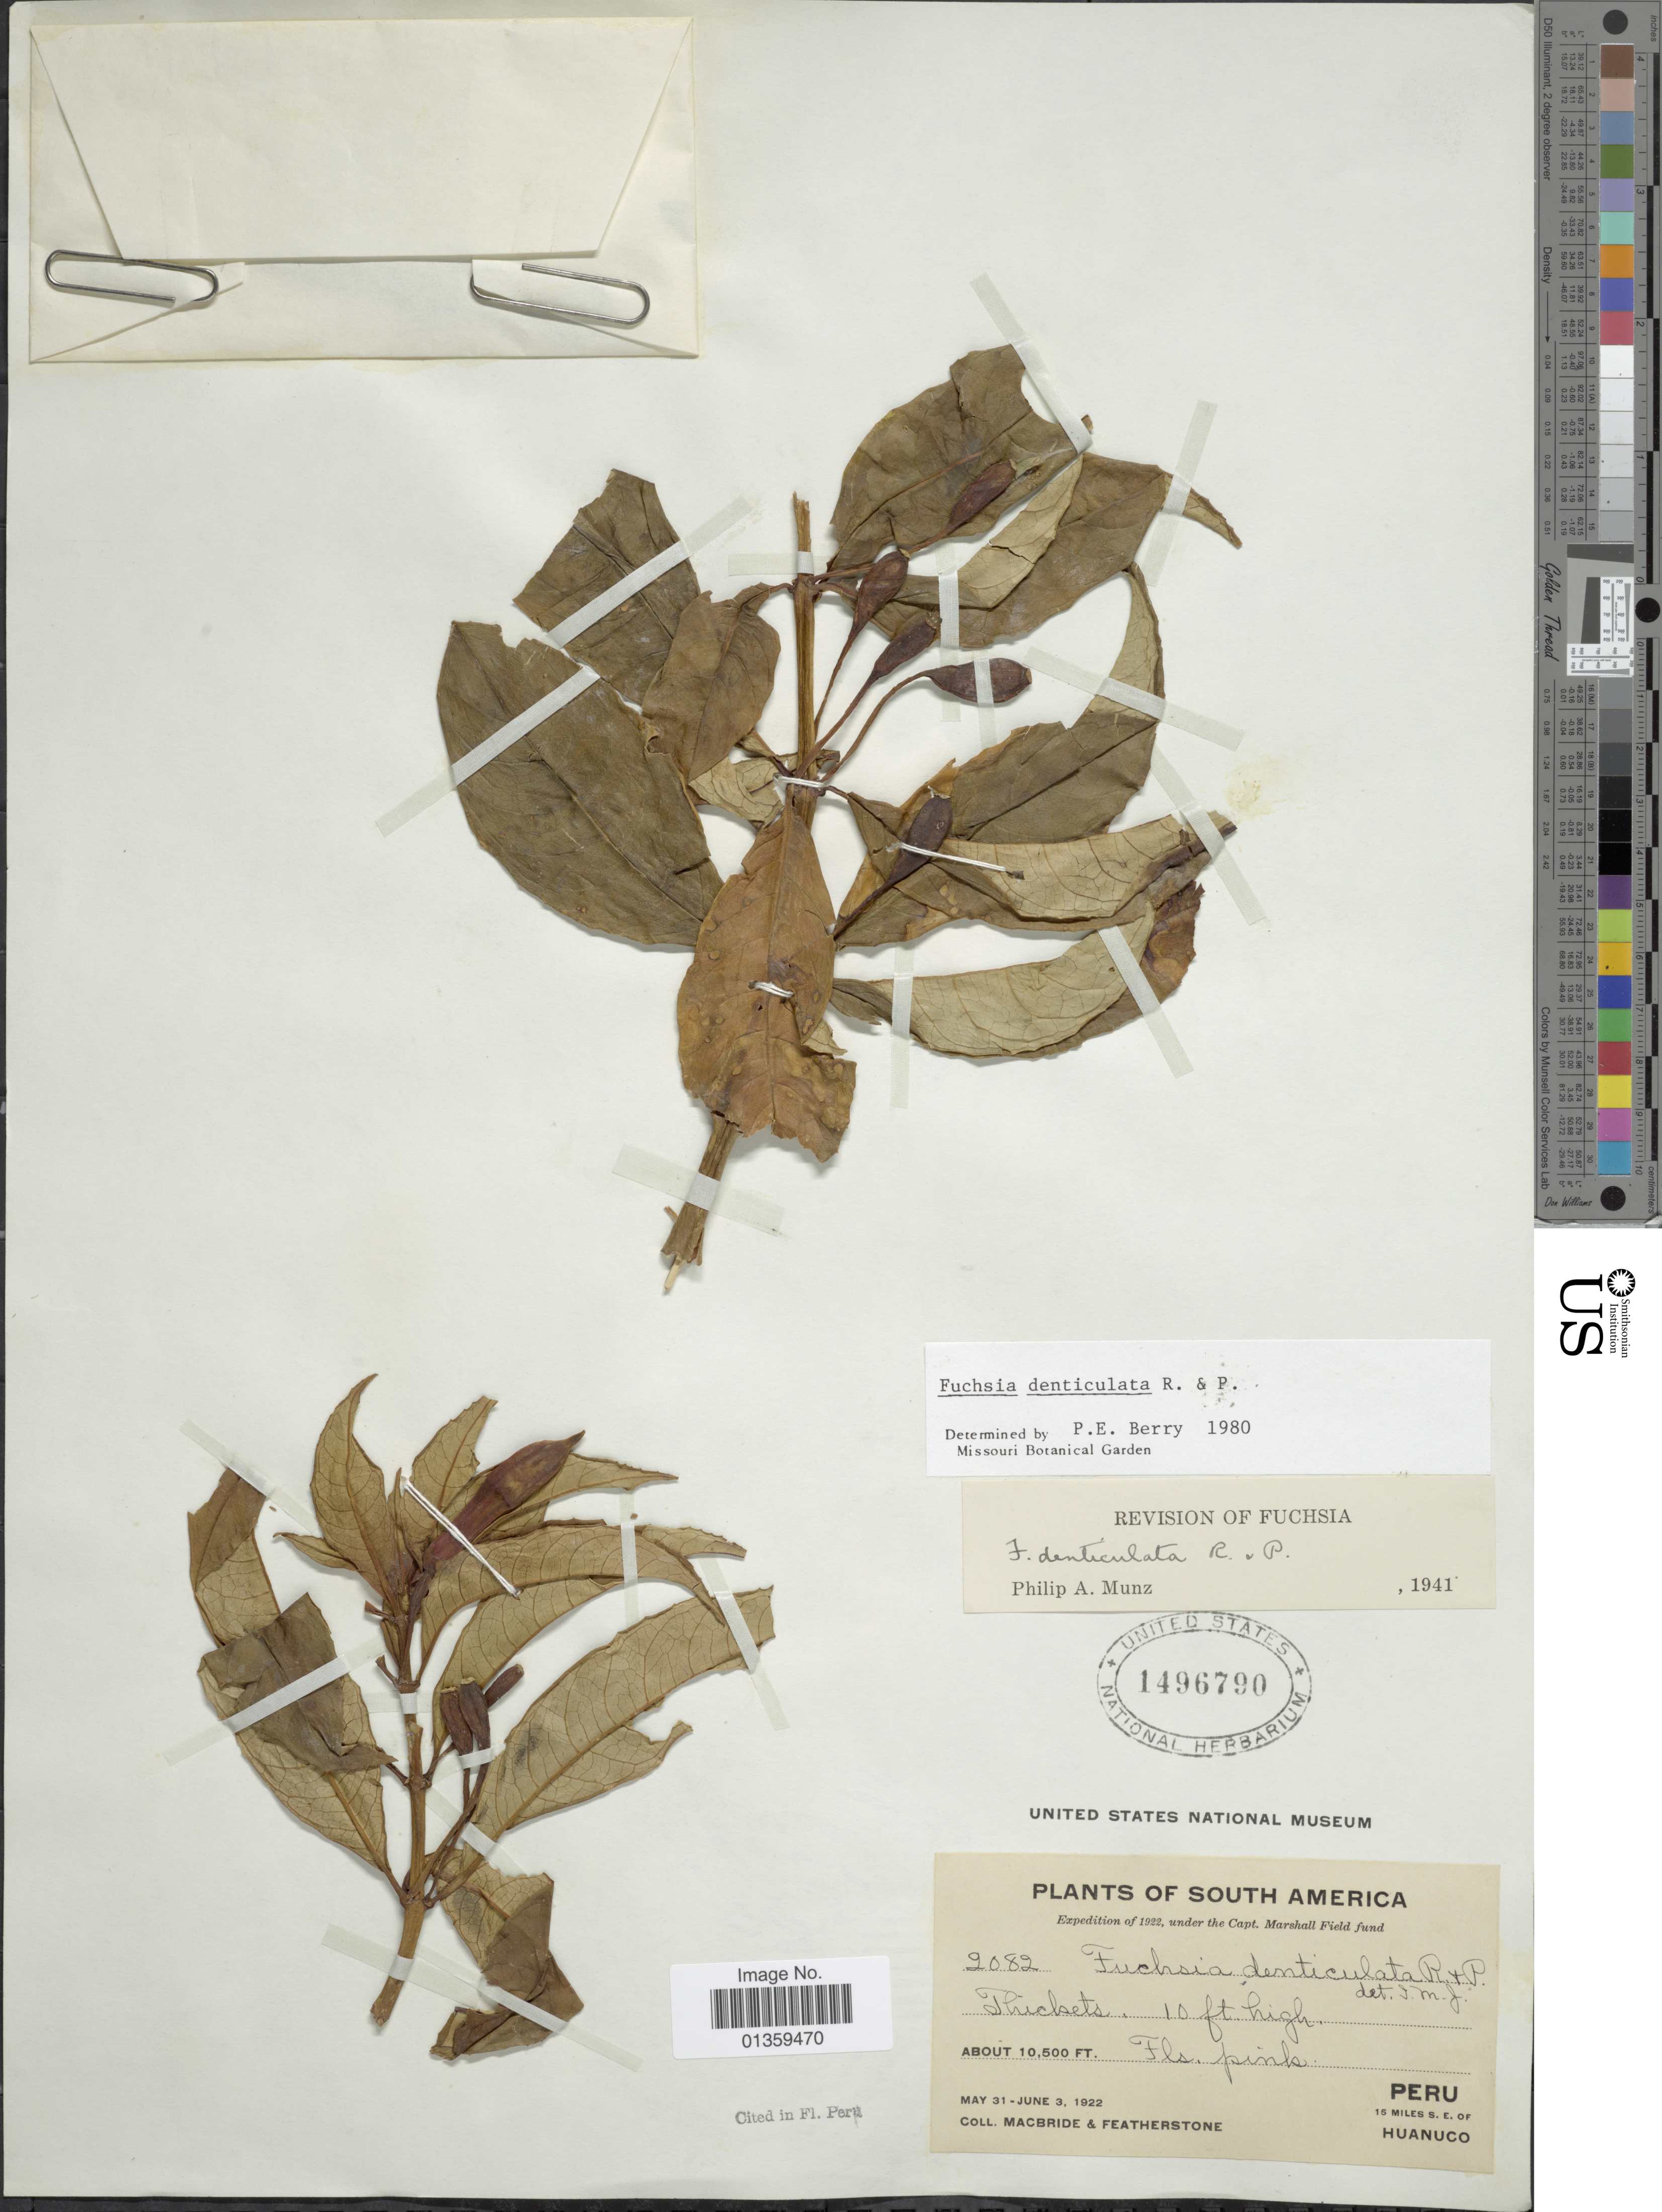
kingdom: Plantae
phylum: Tracheophyta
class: Magnoliopsida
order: Myrtales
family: Onagraceae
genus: Fuchsia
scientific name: Fuchsia denticulata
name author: Ruiz & Pav.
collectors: J. F. Macbride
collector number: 2082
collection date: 1922-05-31/1922-06-03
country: Peru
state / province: Huánuco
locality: South America, 15 miles S.E. of Huanuco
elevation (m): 3200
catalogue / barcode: US 1496790